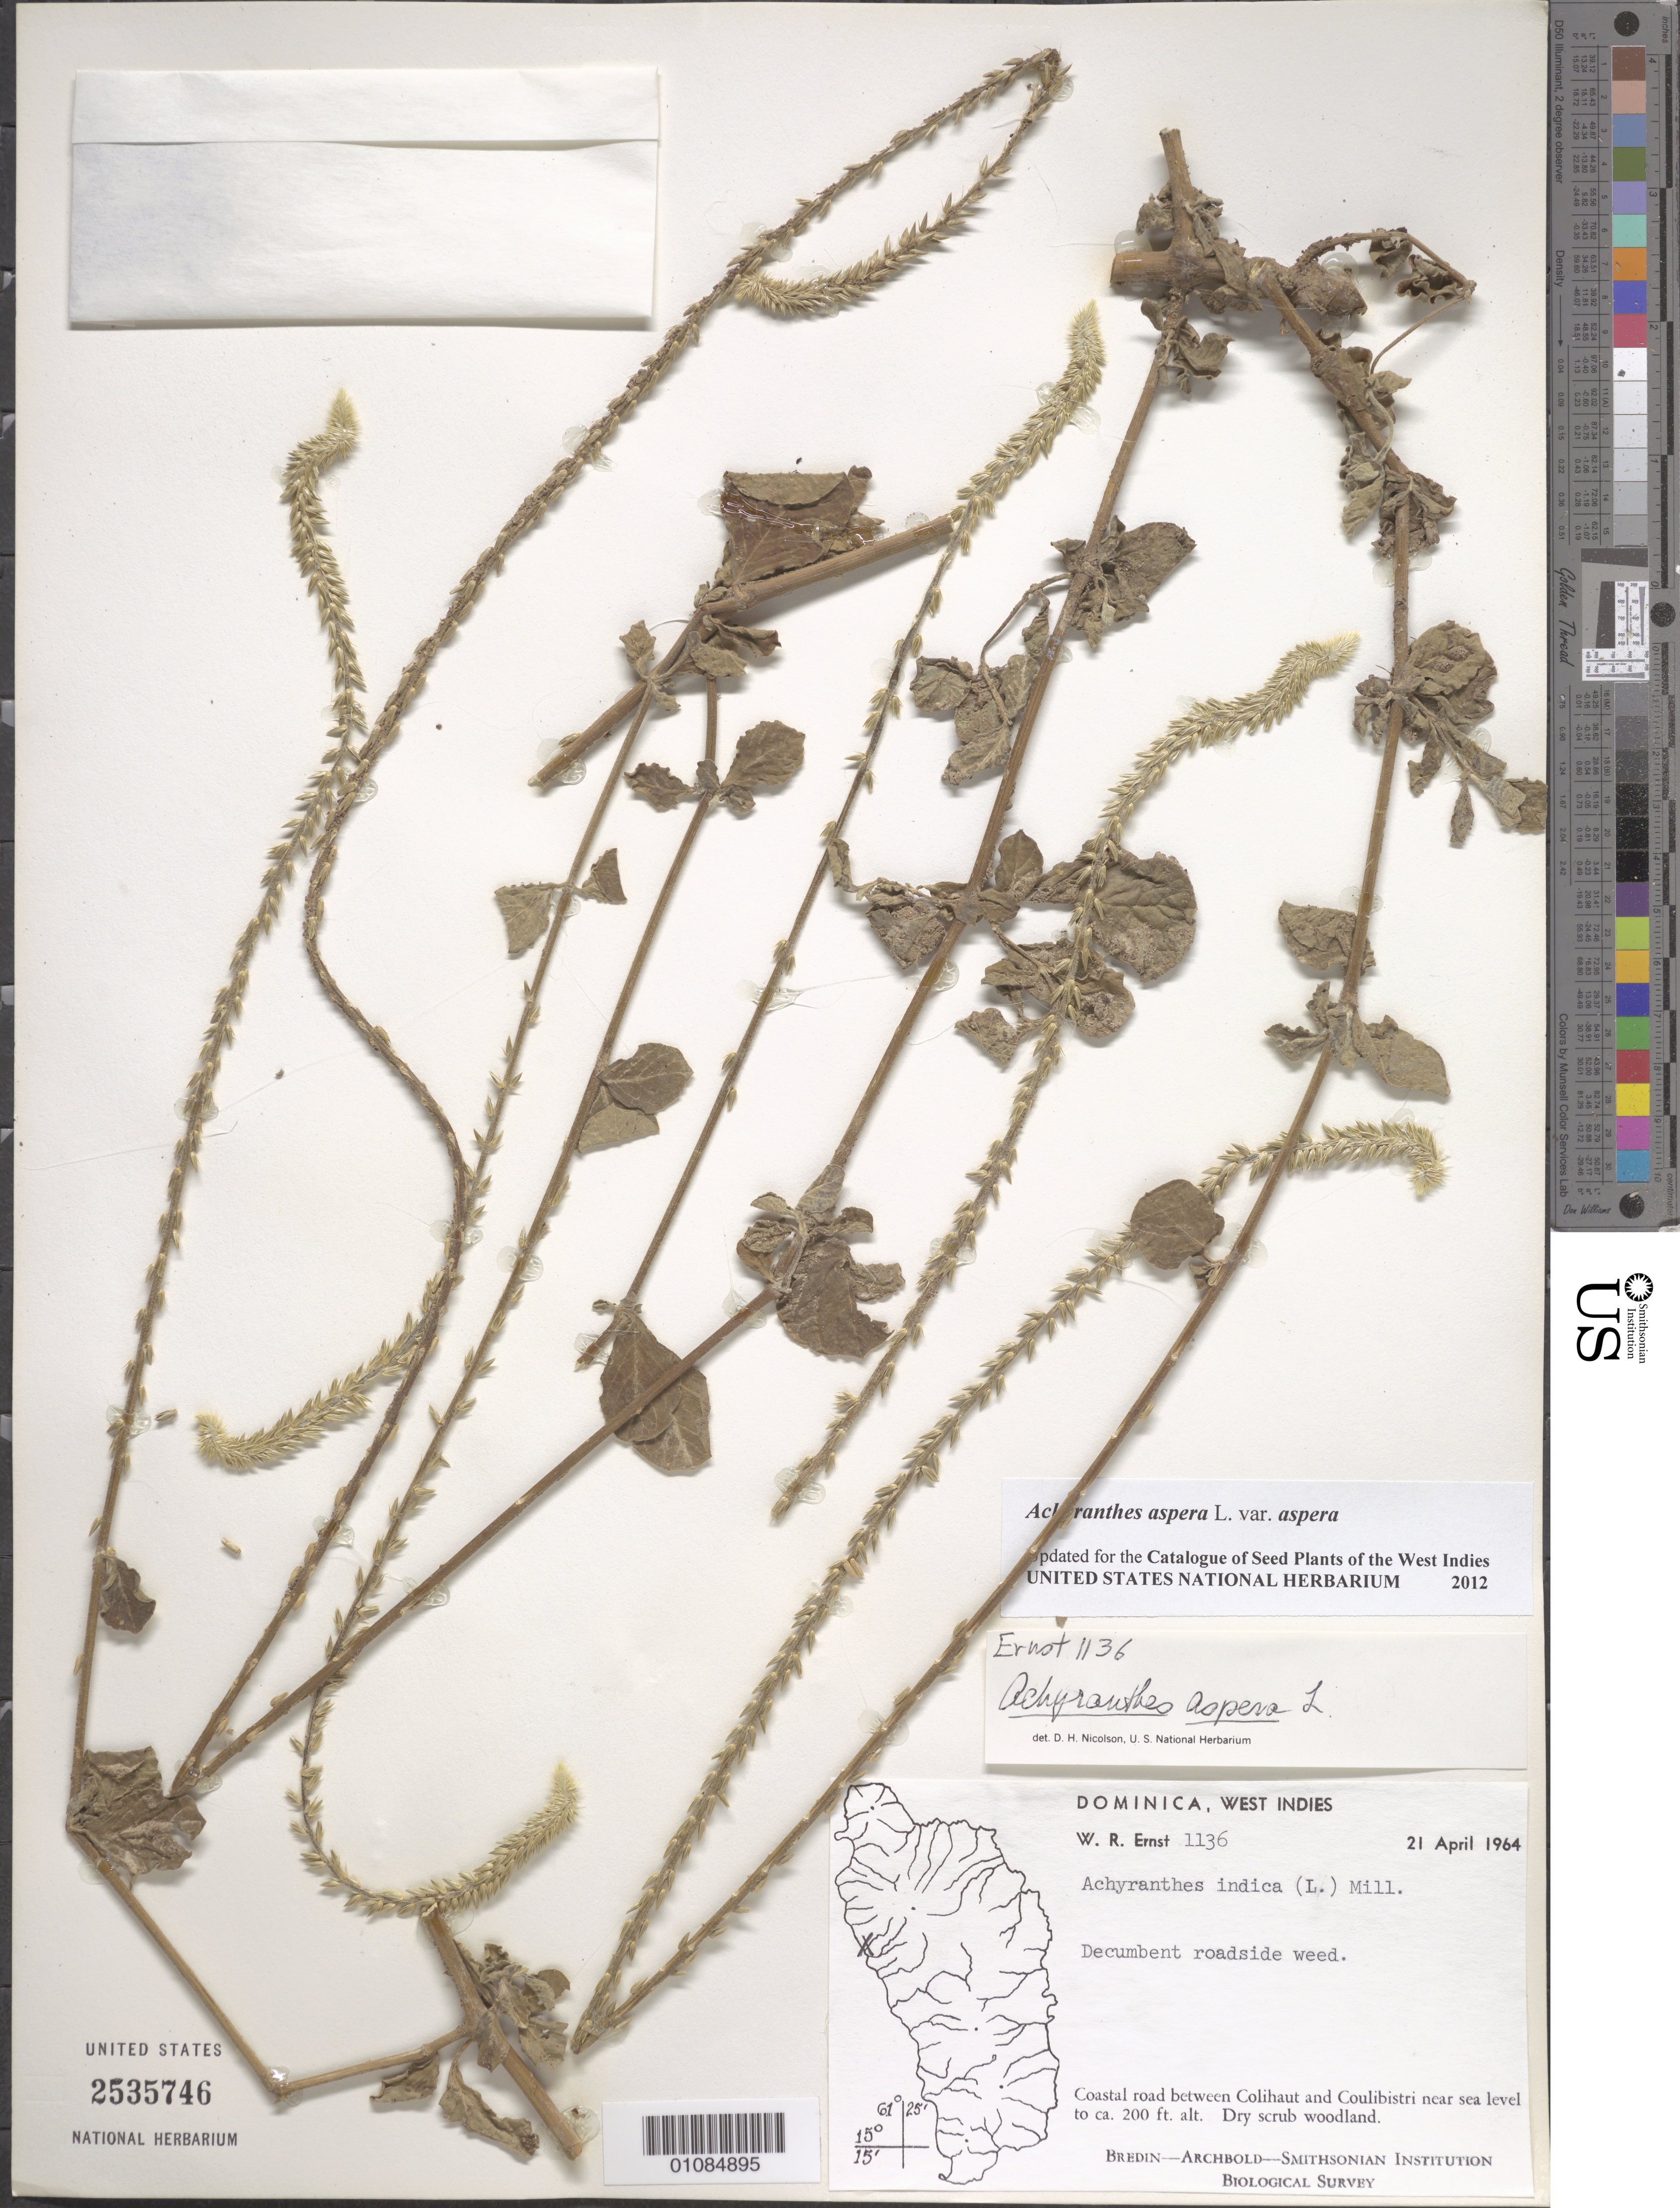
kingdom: Plantae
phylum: Tracheophyta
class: Magnoliopsida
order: Caryophyllales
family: Amaranthaceae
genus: Achyranthes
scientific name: Achyranthes aspera var. aspera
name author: L.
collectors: W. R. Ernst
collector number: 1136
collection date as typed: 21 Apr 1964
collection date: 1964-04-21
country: Dominica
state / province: St. Peter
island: Dominica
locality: Coastal road between Colihaut and Coulibistri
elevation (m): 0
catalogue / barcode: US 2535746